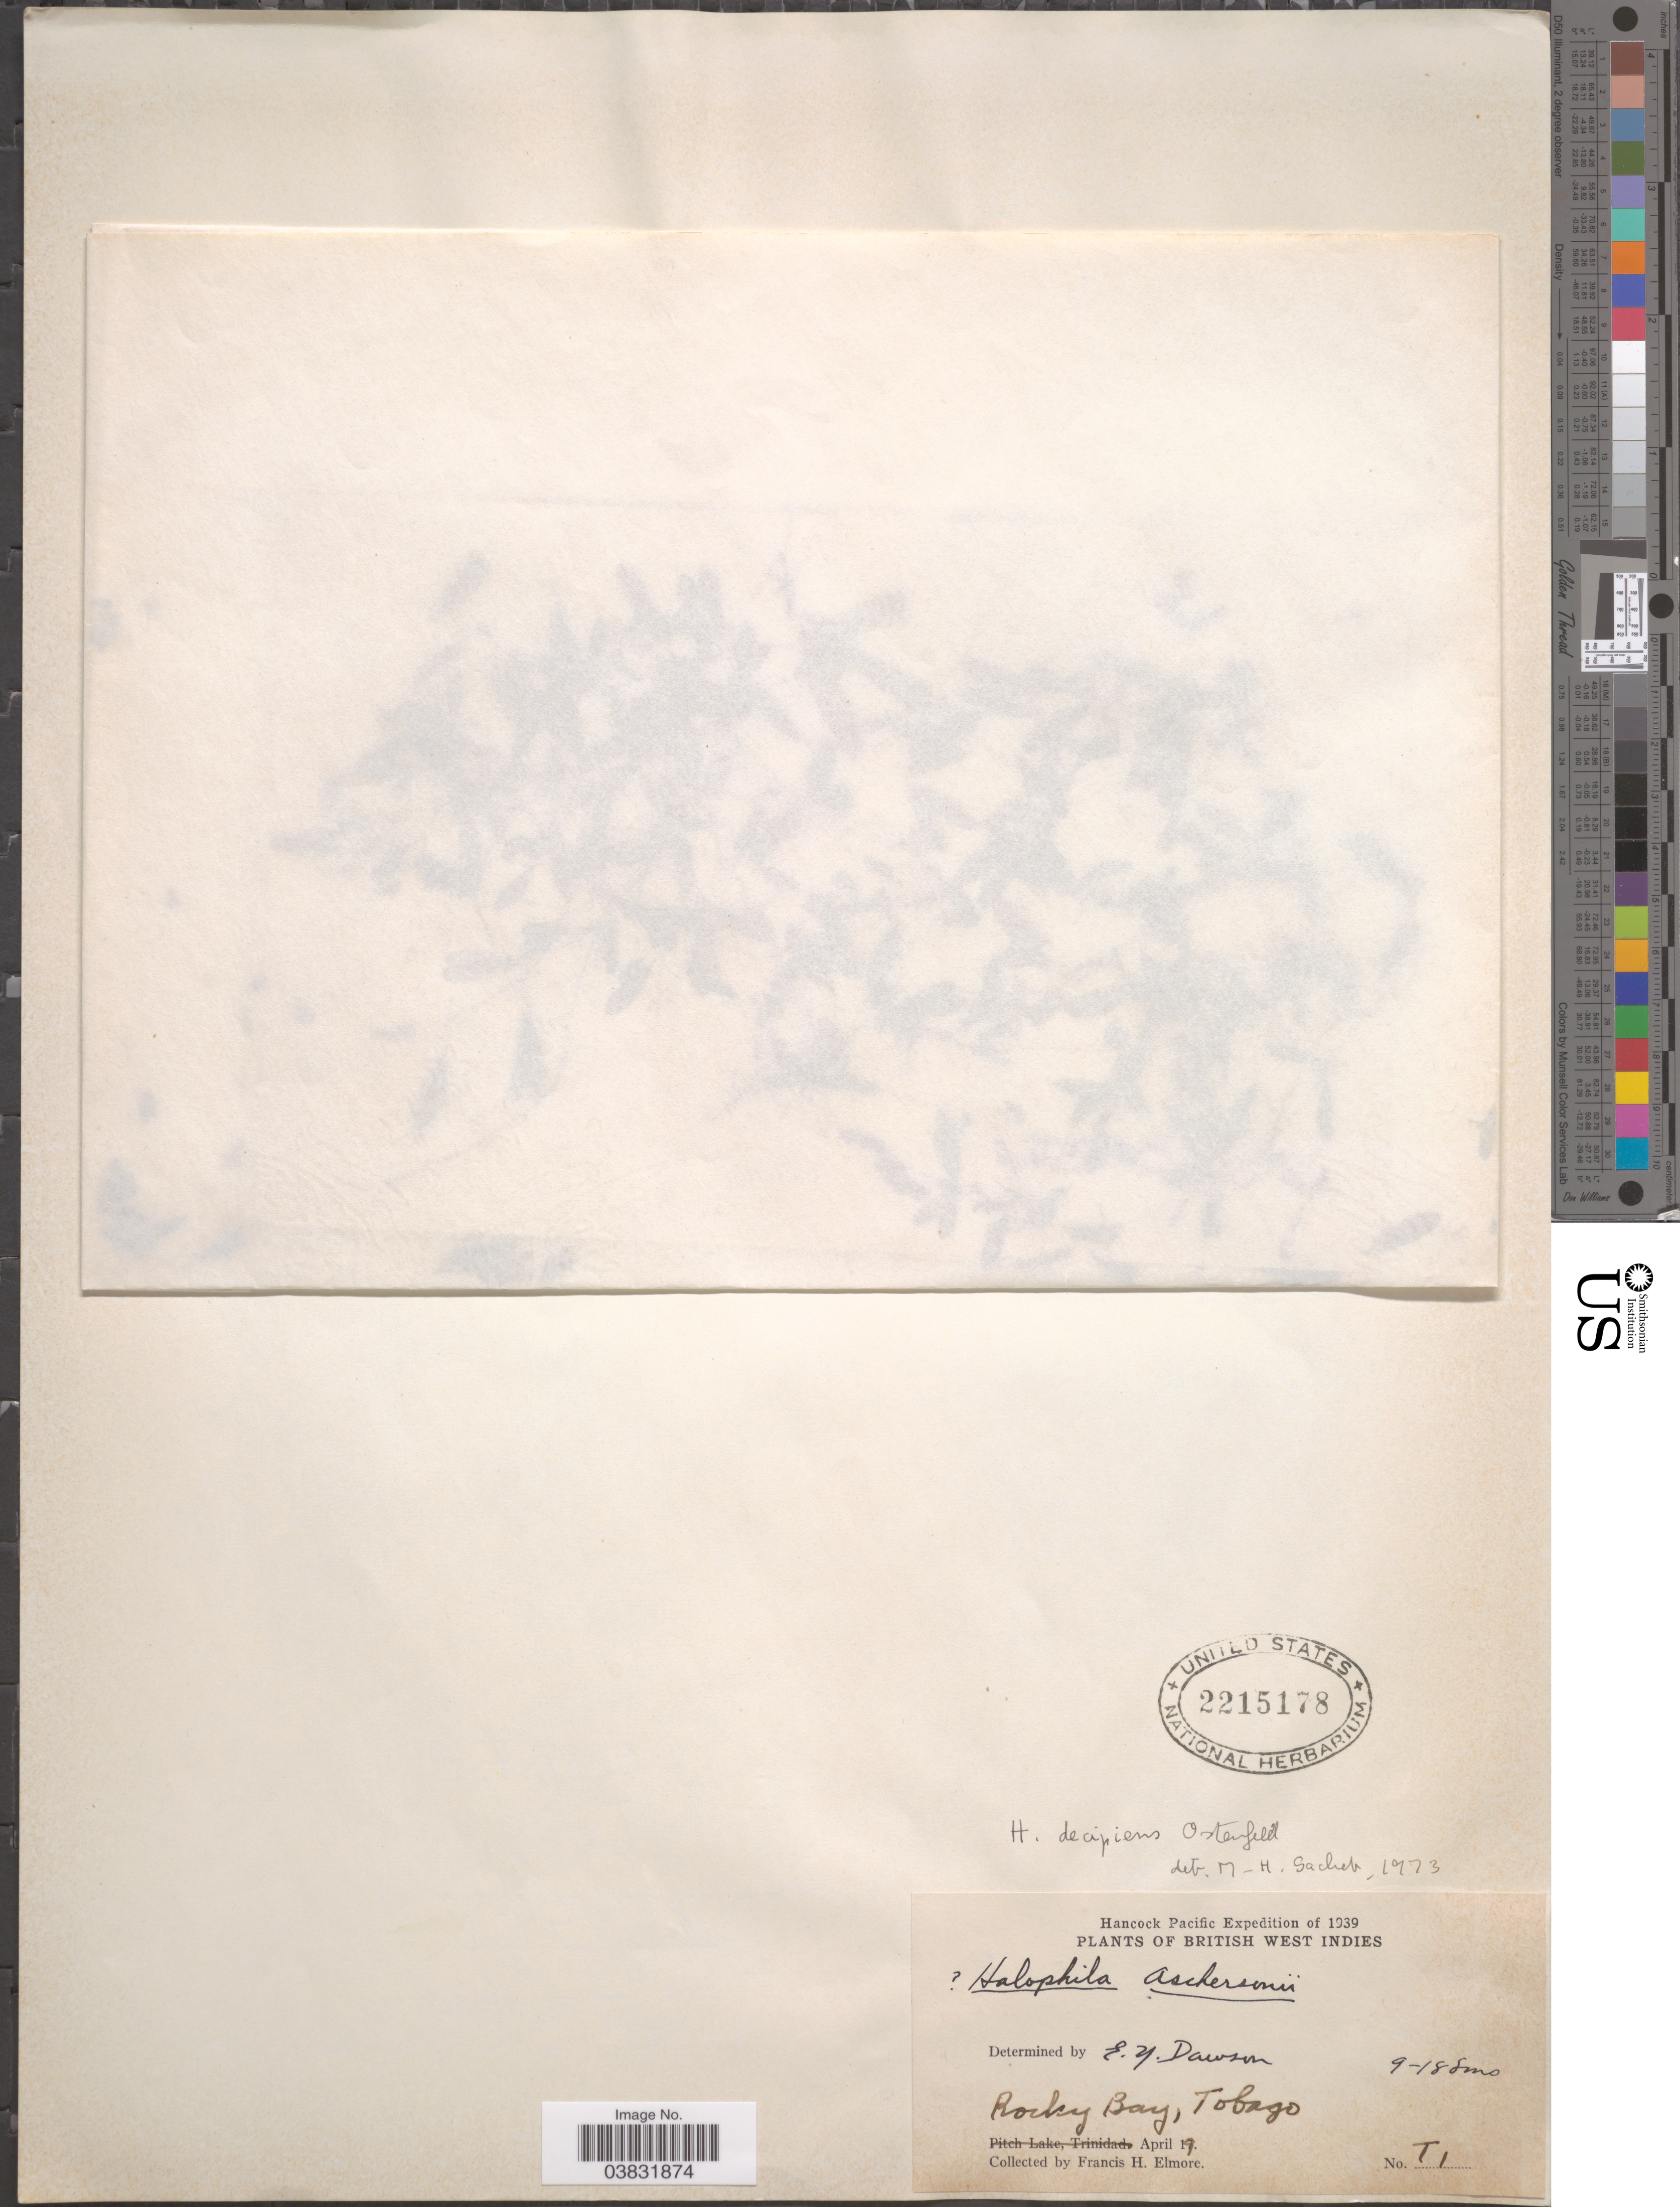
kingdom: Plantae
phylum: Tracheophyta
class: Liliopsida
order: Alismatales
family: Hydrocharitaceae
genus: Halophila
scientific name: Halophila decipiens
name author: Ostenf.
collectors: F. H. Elmore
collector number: T1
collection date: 1939-04-19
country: Trinidad and Tobago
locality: British West Indies. Rocky Bay, Tobago.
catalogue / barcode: US 2215178